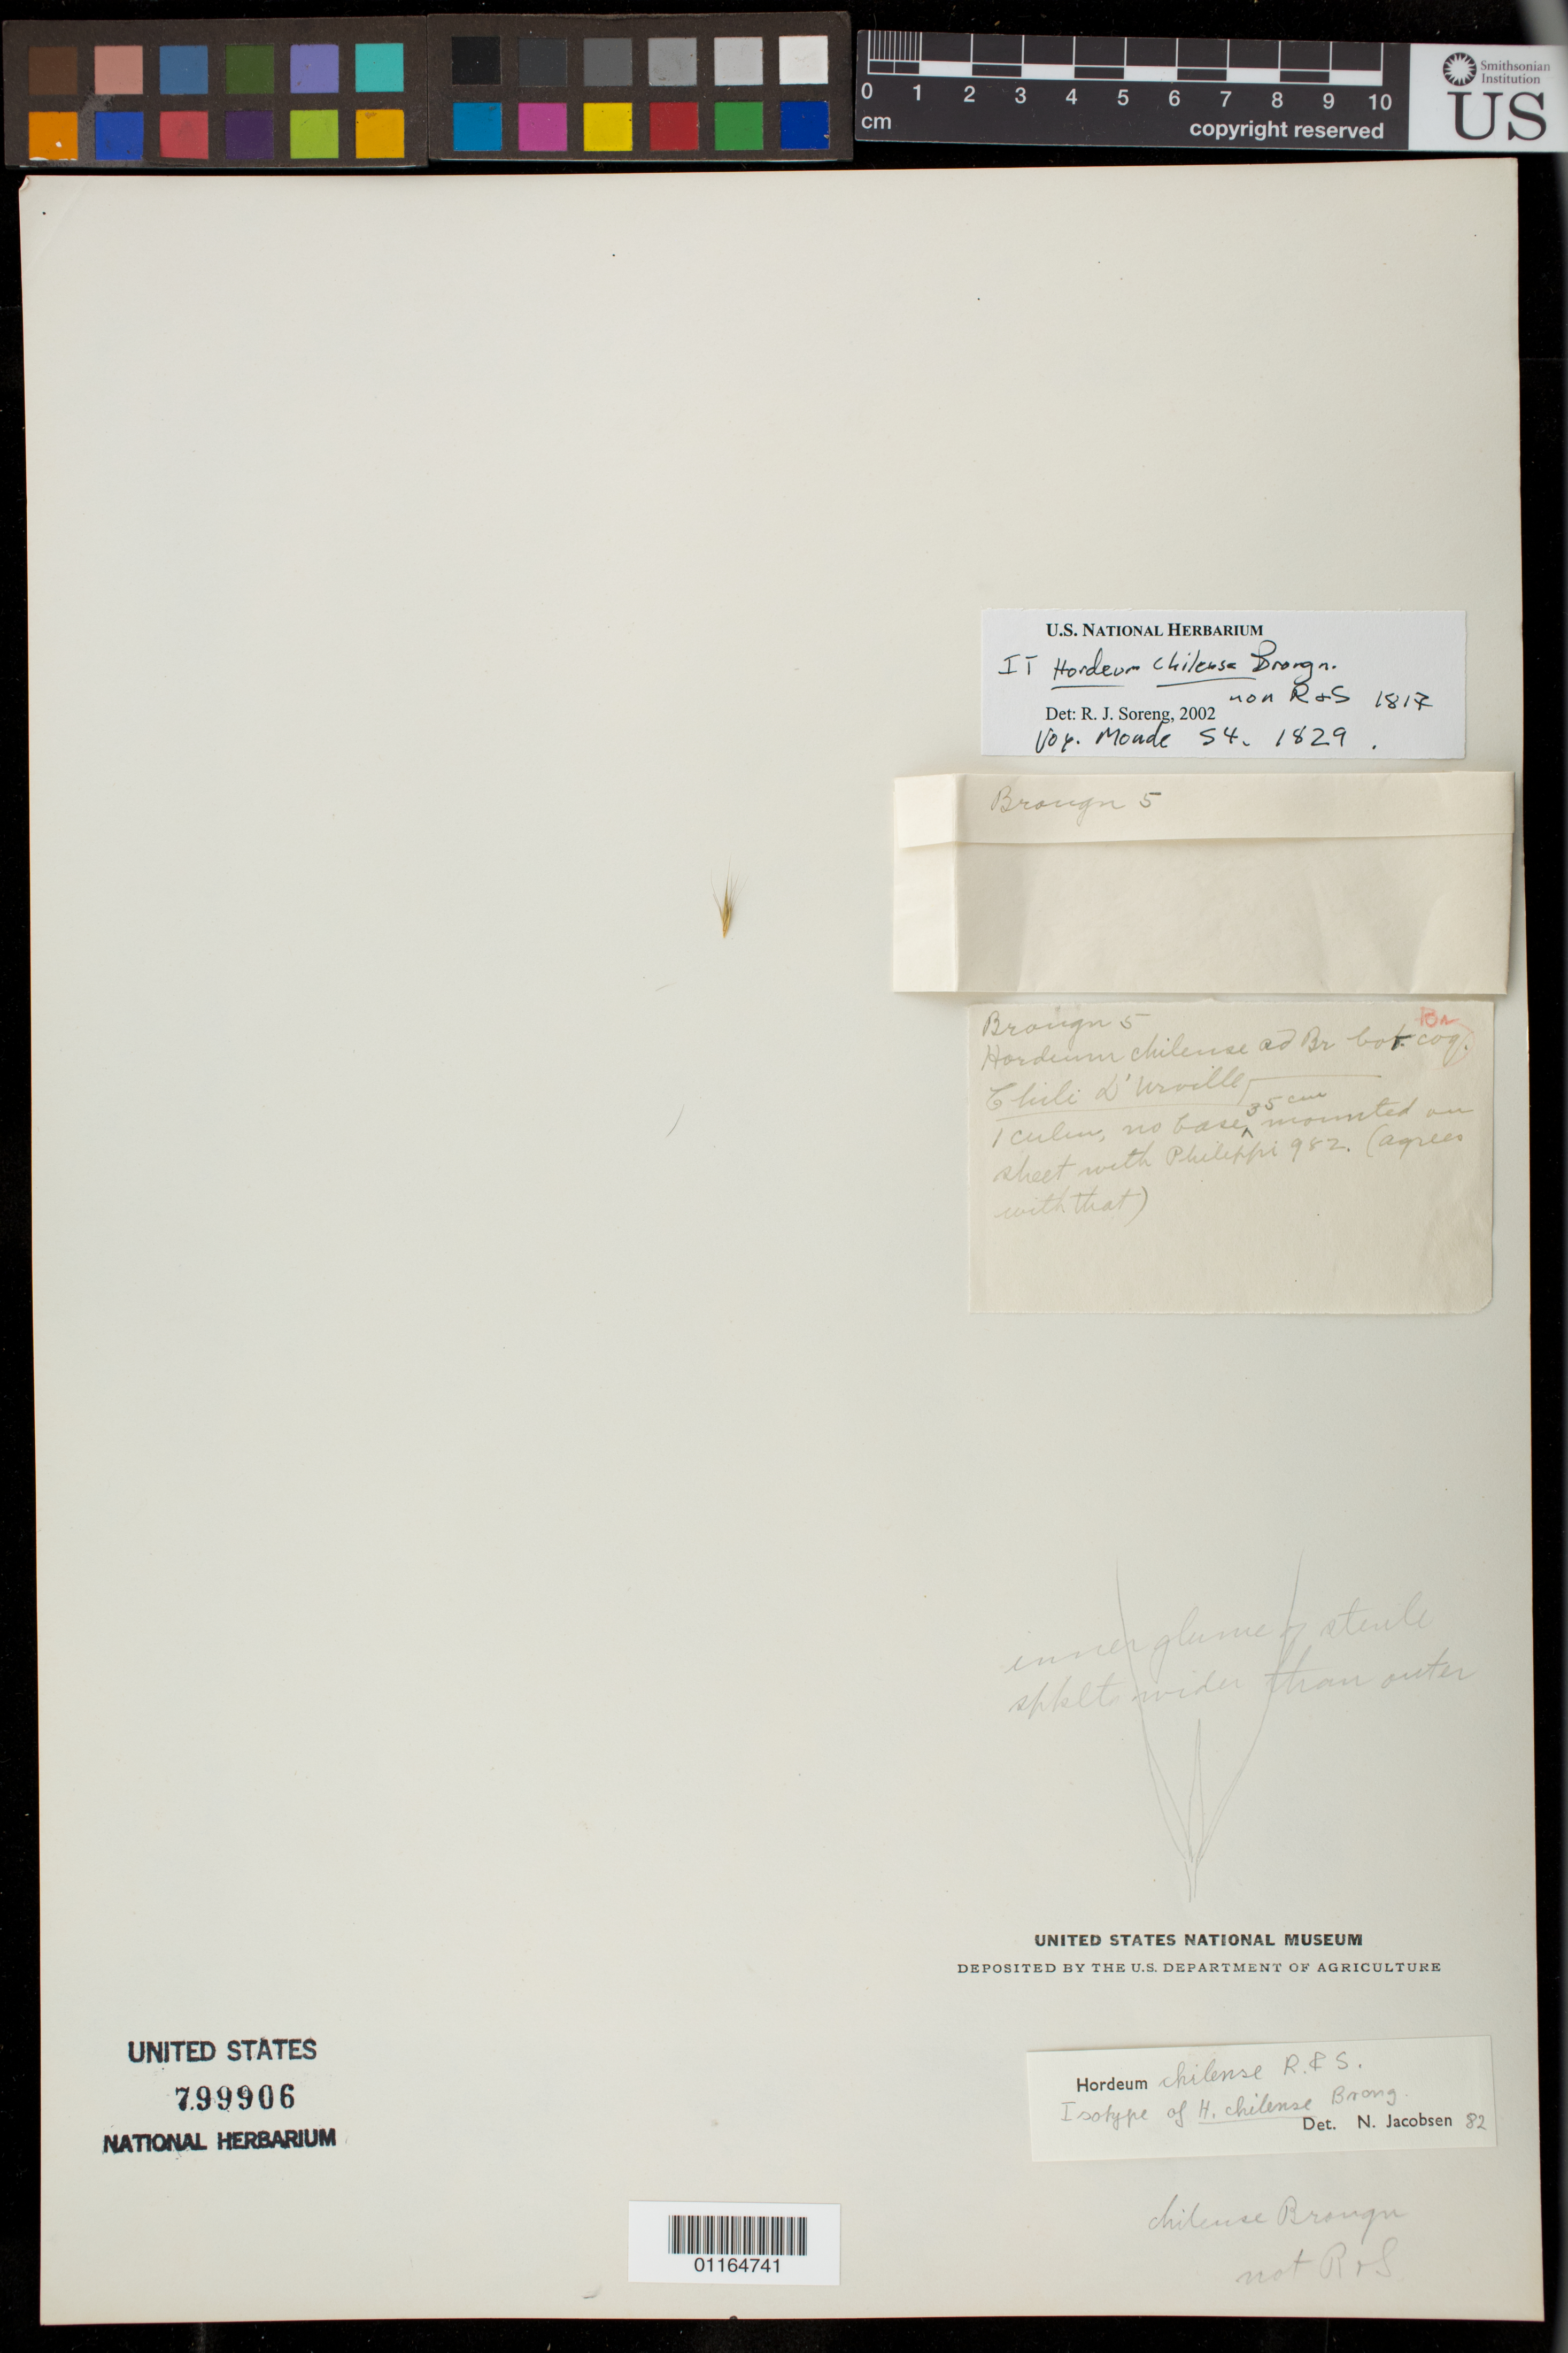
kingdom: Plantae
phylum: Tracheophyta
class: Liliopsida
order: Poales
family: Poaceae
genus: Hordeum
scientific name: Hordeum chilense Brongn., nom. illeg.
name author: Brongn.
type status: Isotype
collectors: J. d'Urville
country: Chile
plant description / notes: Fragmentary material of type specimen ex herb. unknown (herb. Brongn.?)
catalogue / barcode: US 799906